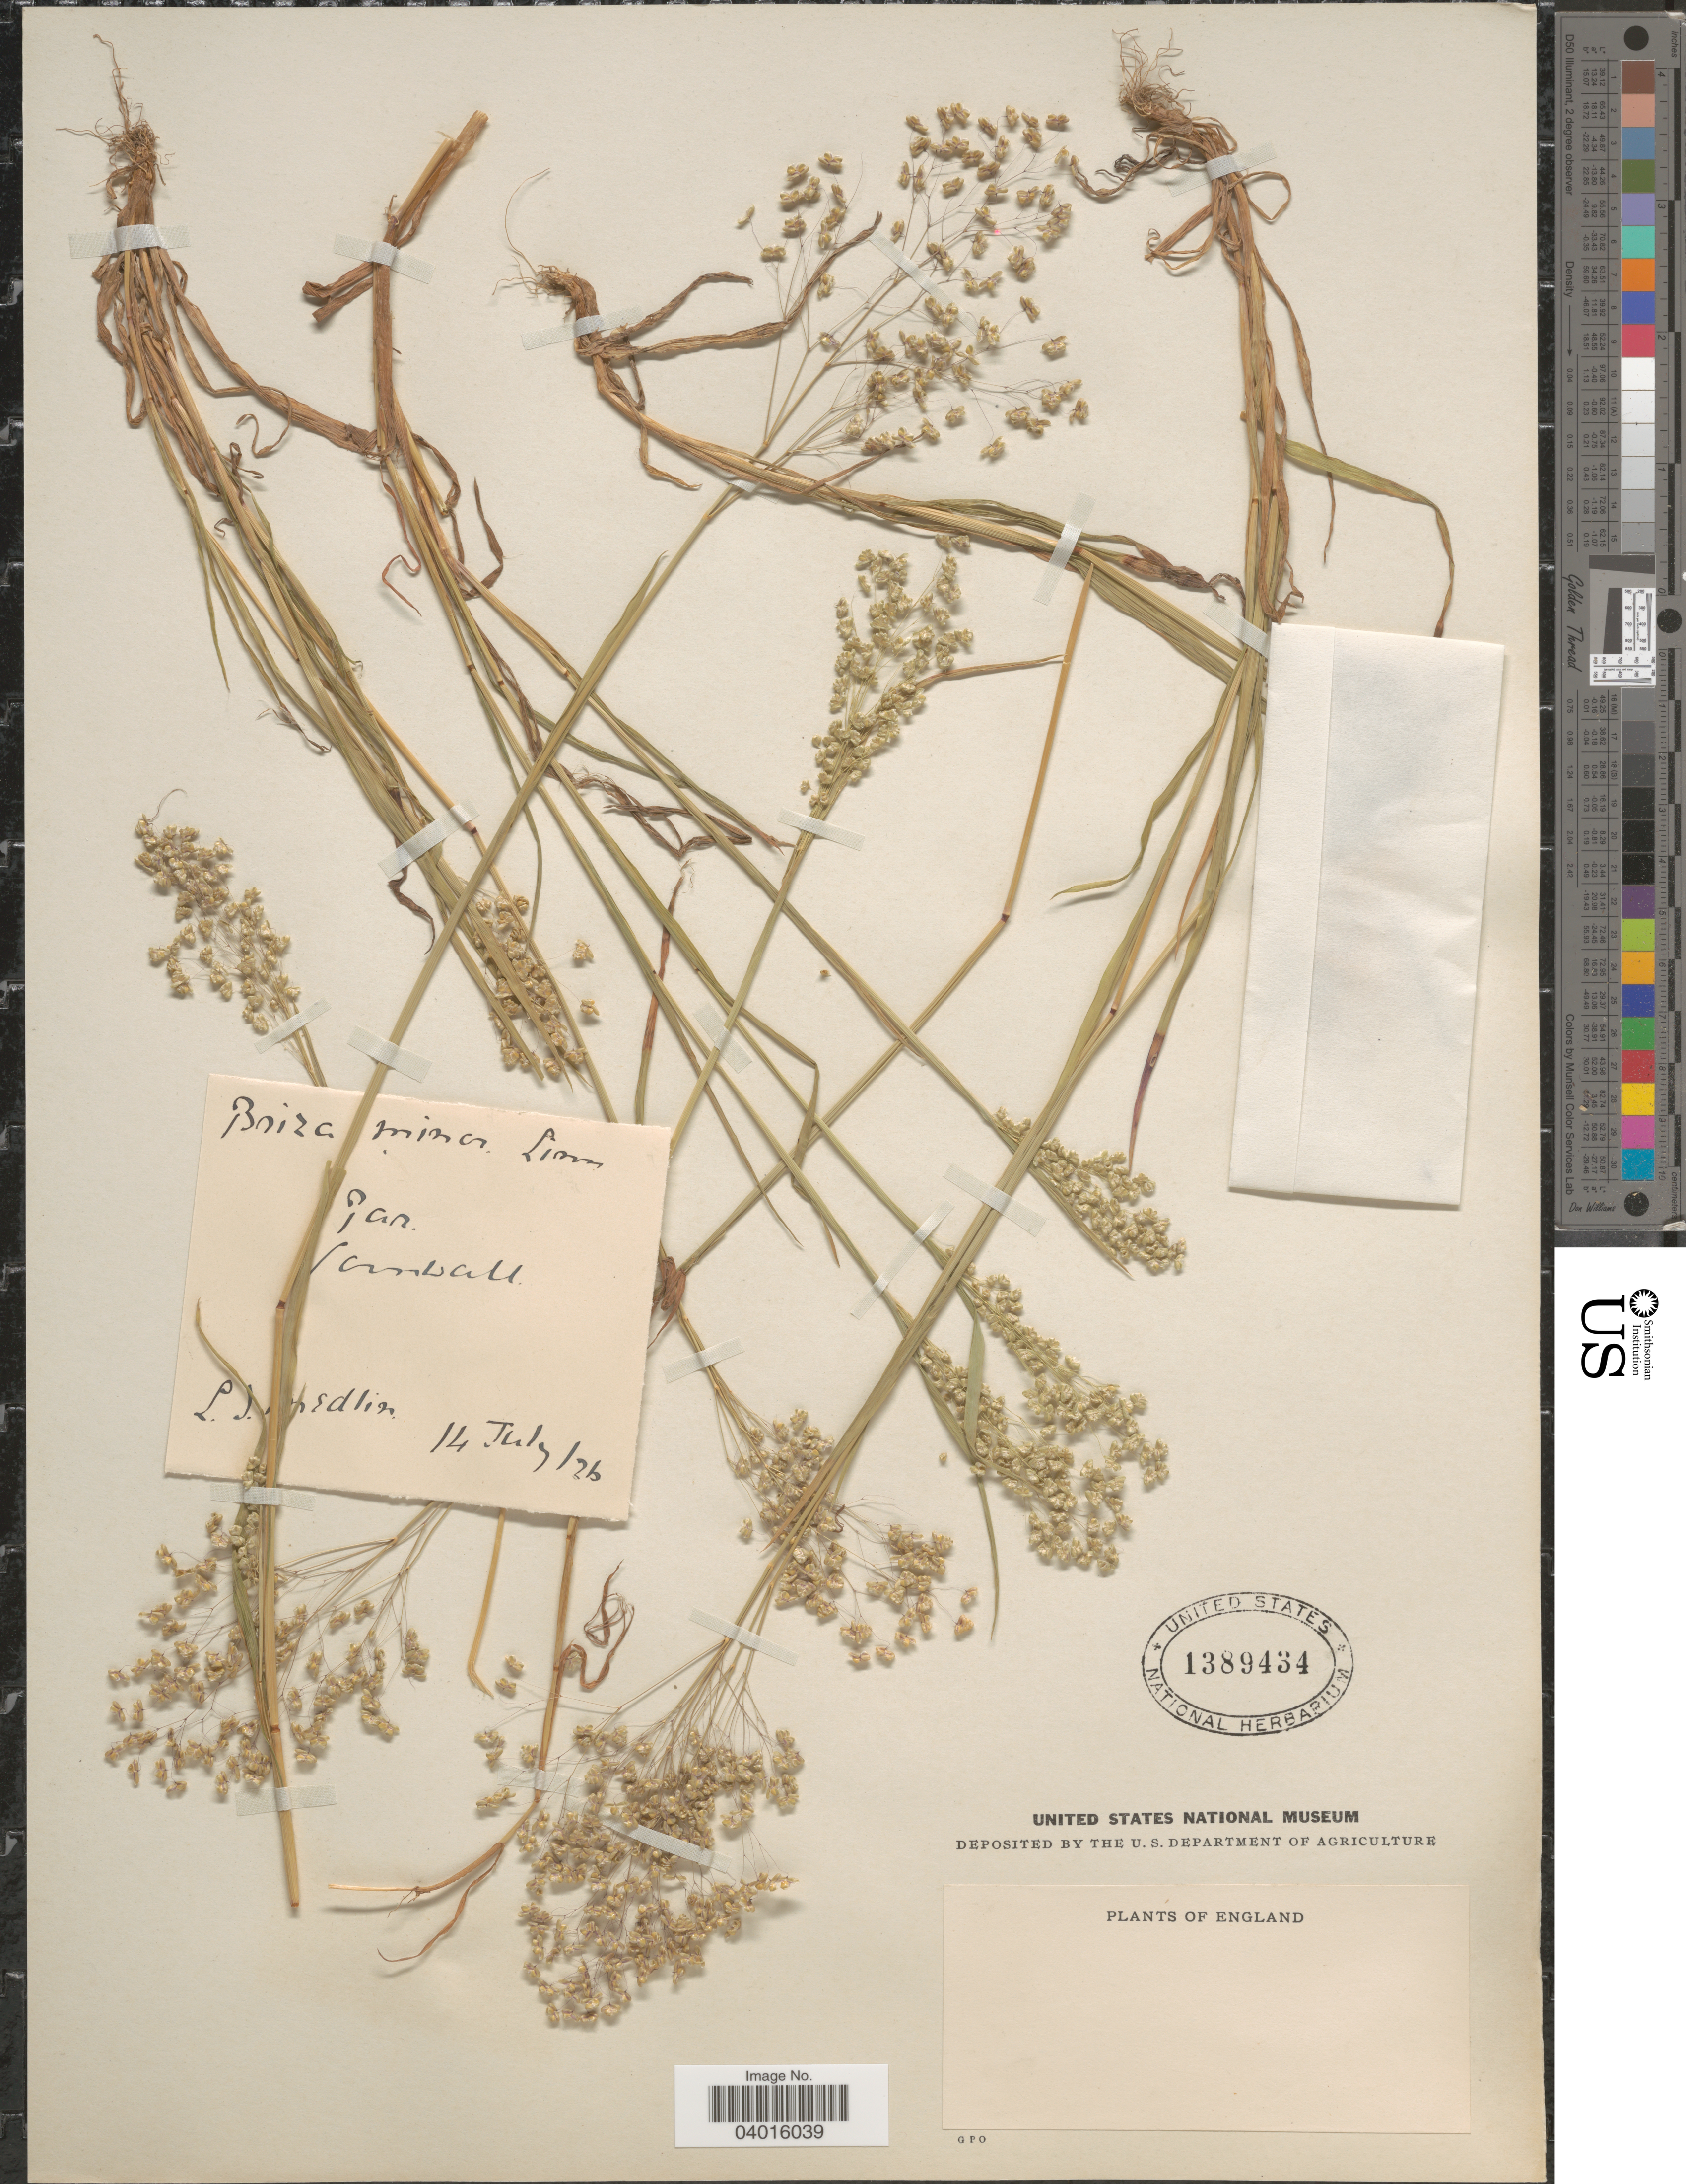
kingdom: Plantae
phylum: Tracheophyta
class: Liliopsida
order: Poales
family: Poaceae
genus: Briza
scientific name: Briza minor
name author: L.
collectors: L. Medlin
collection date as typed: Transcribed d/m/y: 14/7/26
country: United Kingdom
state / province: England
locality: Cornwall.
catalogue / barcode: US 1389434